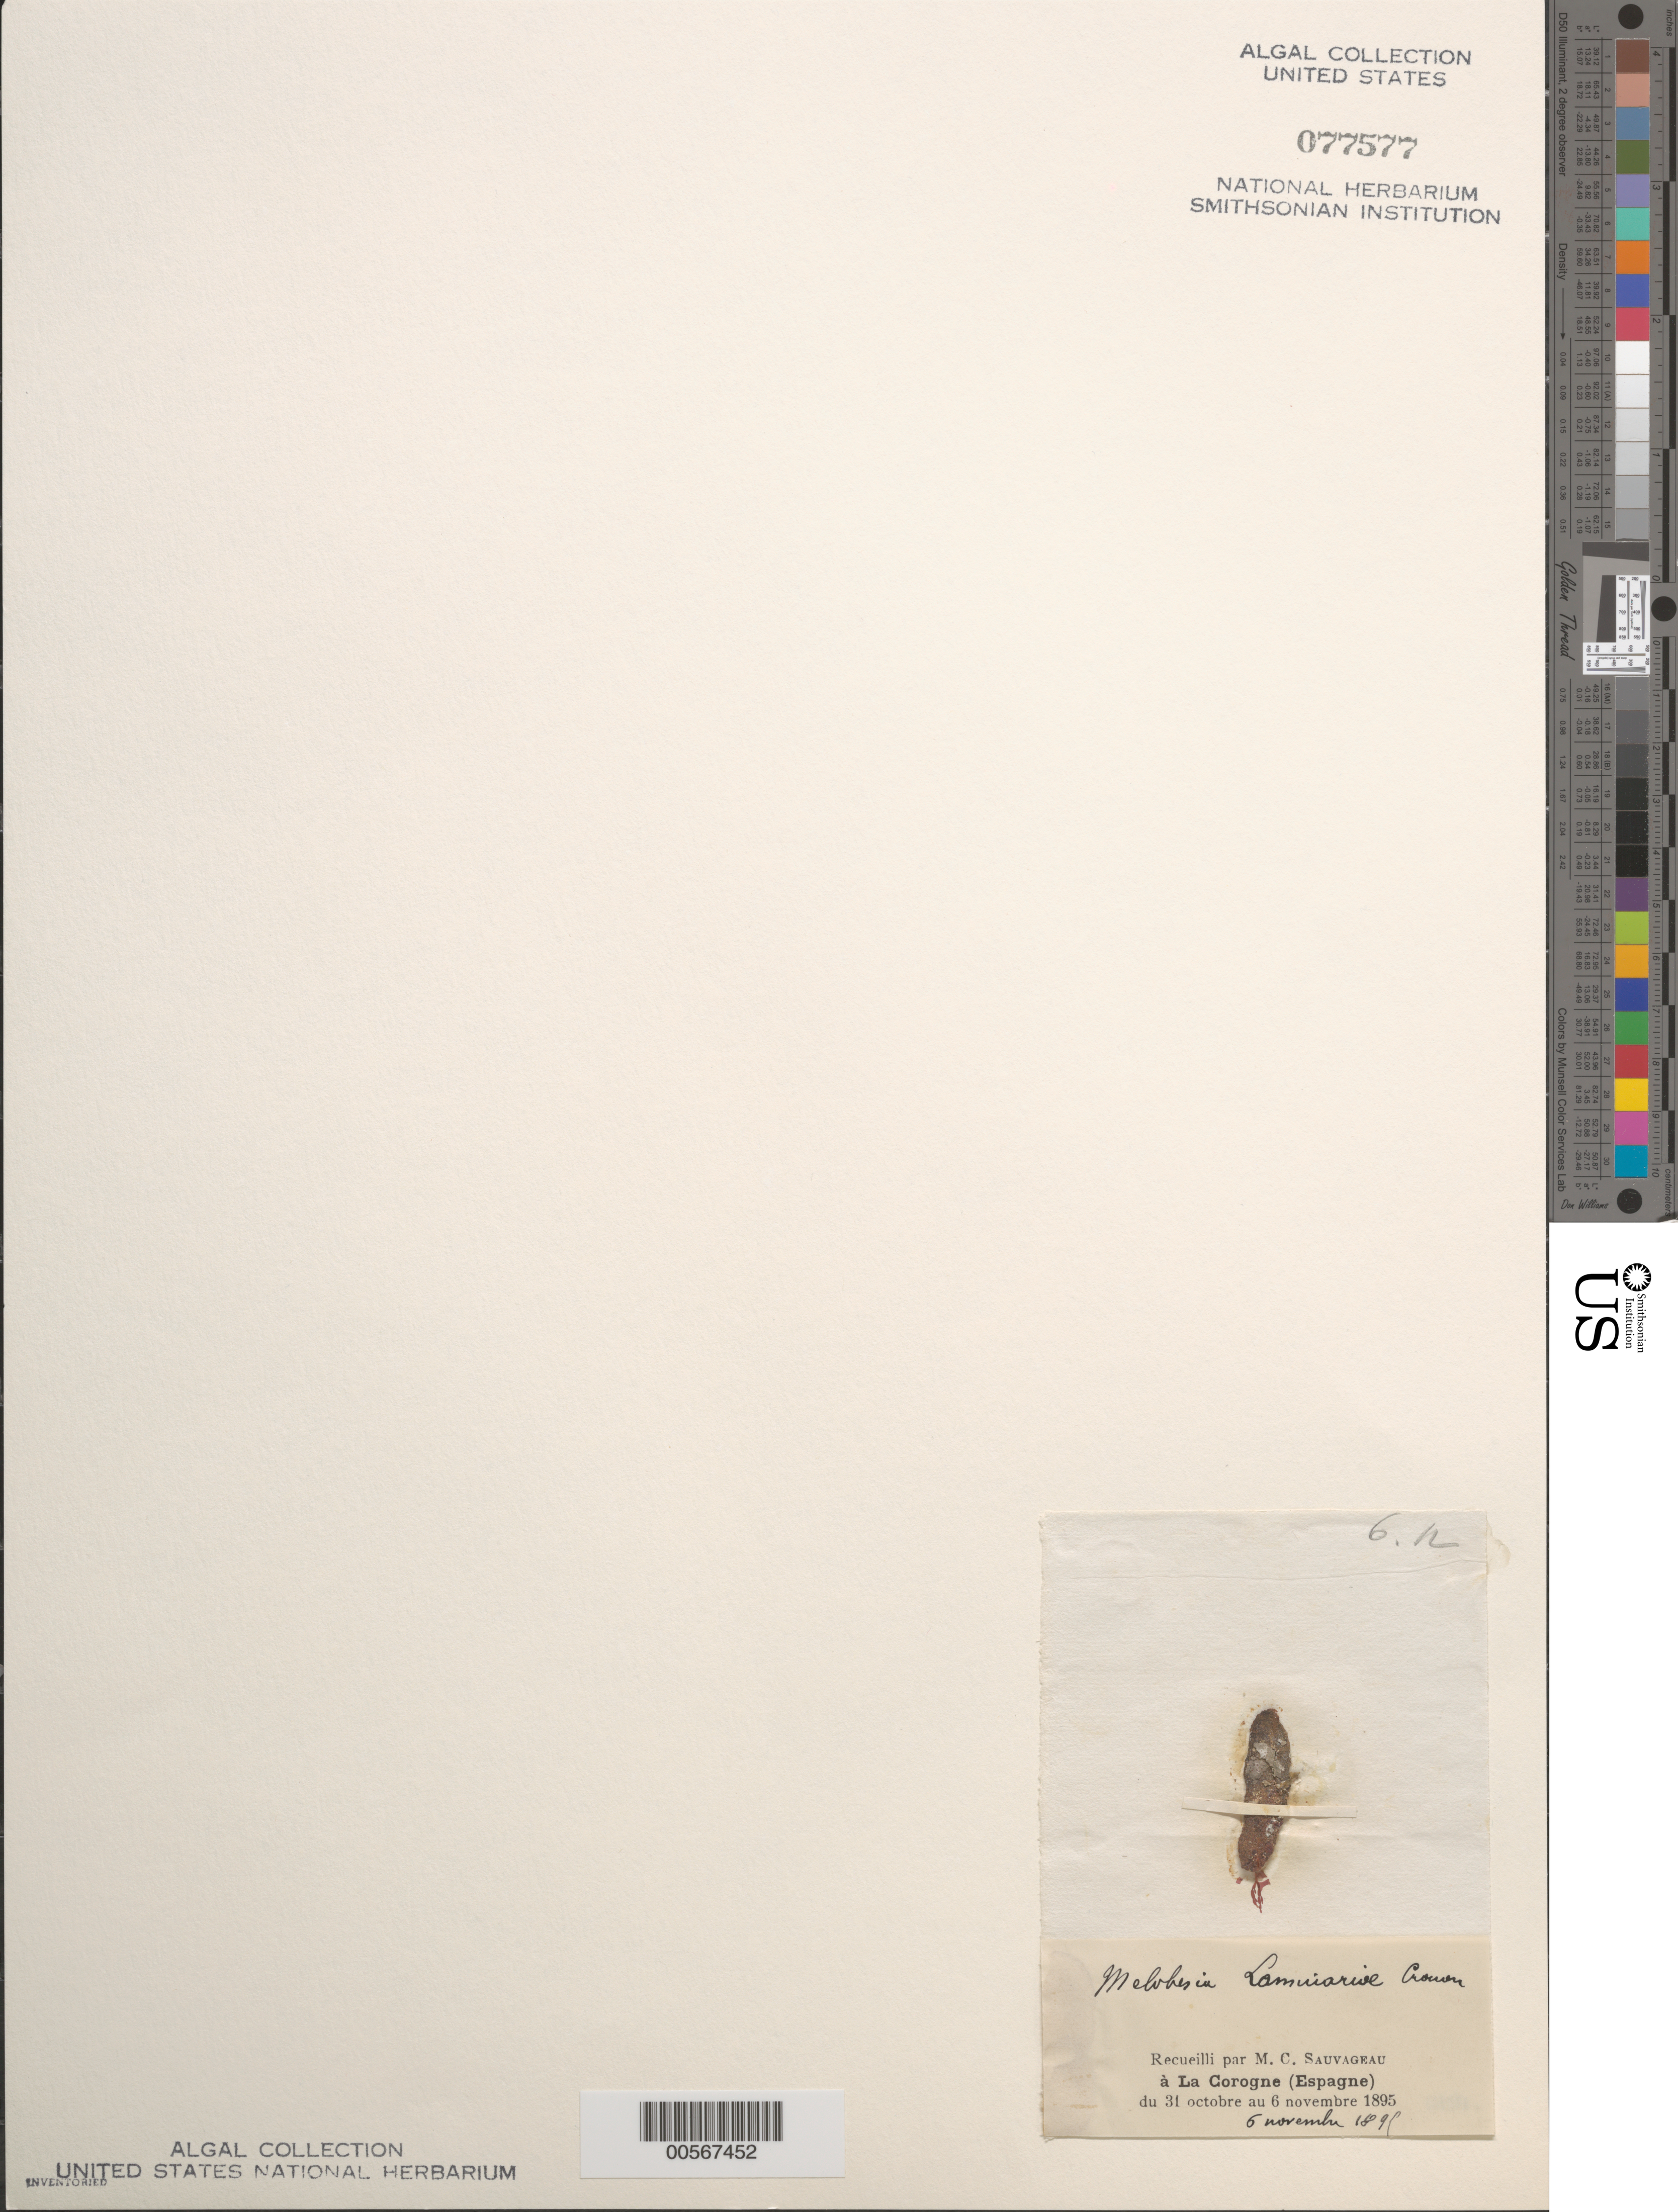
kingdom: Plantae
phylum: Rhodophyta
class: Florideophyceae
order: Corallinales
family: Lithophyllaceae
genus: Titanoderma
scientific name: Titanoderma laminariae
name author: (P. Crouan & H. Crouan) Y.M. Chamb.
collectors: C. F. Sauvageau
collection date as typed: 06 Nov 1895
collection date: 1895-11-06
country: Spain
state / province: Galicia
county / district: La Coruna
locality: La coruna (la corogne)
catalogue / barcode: US 77577